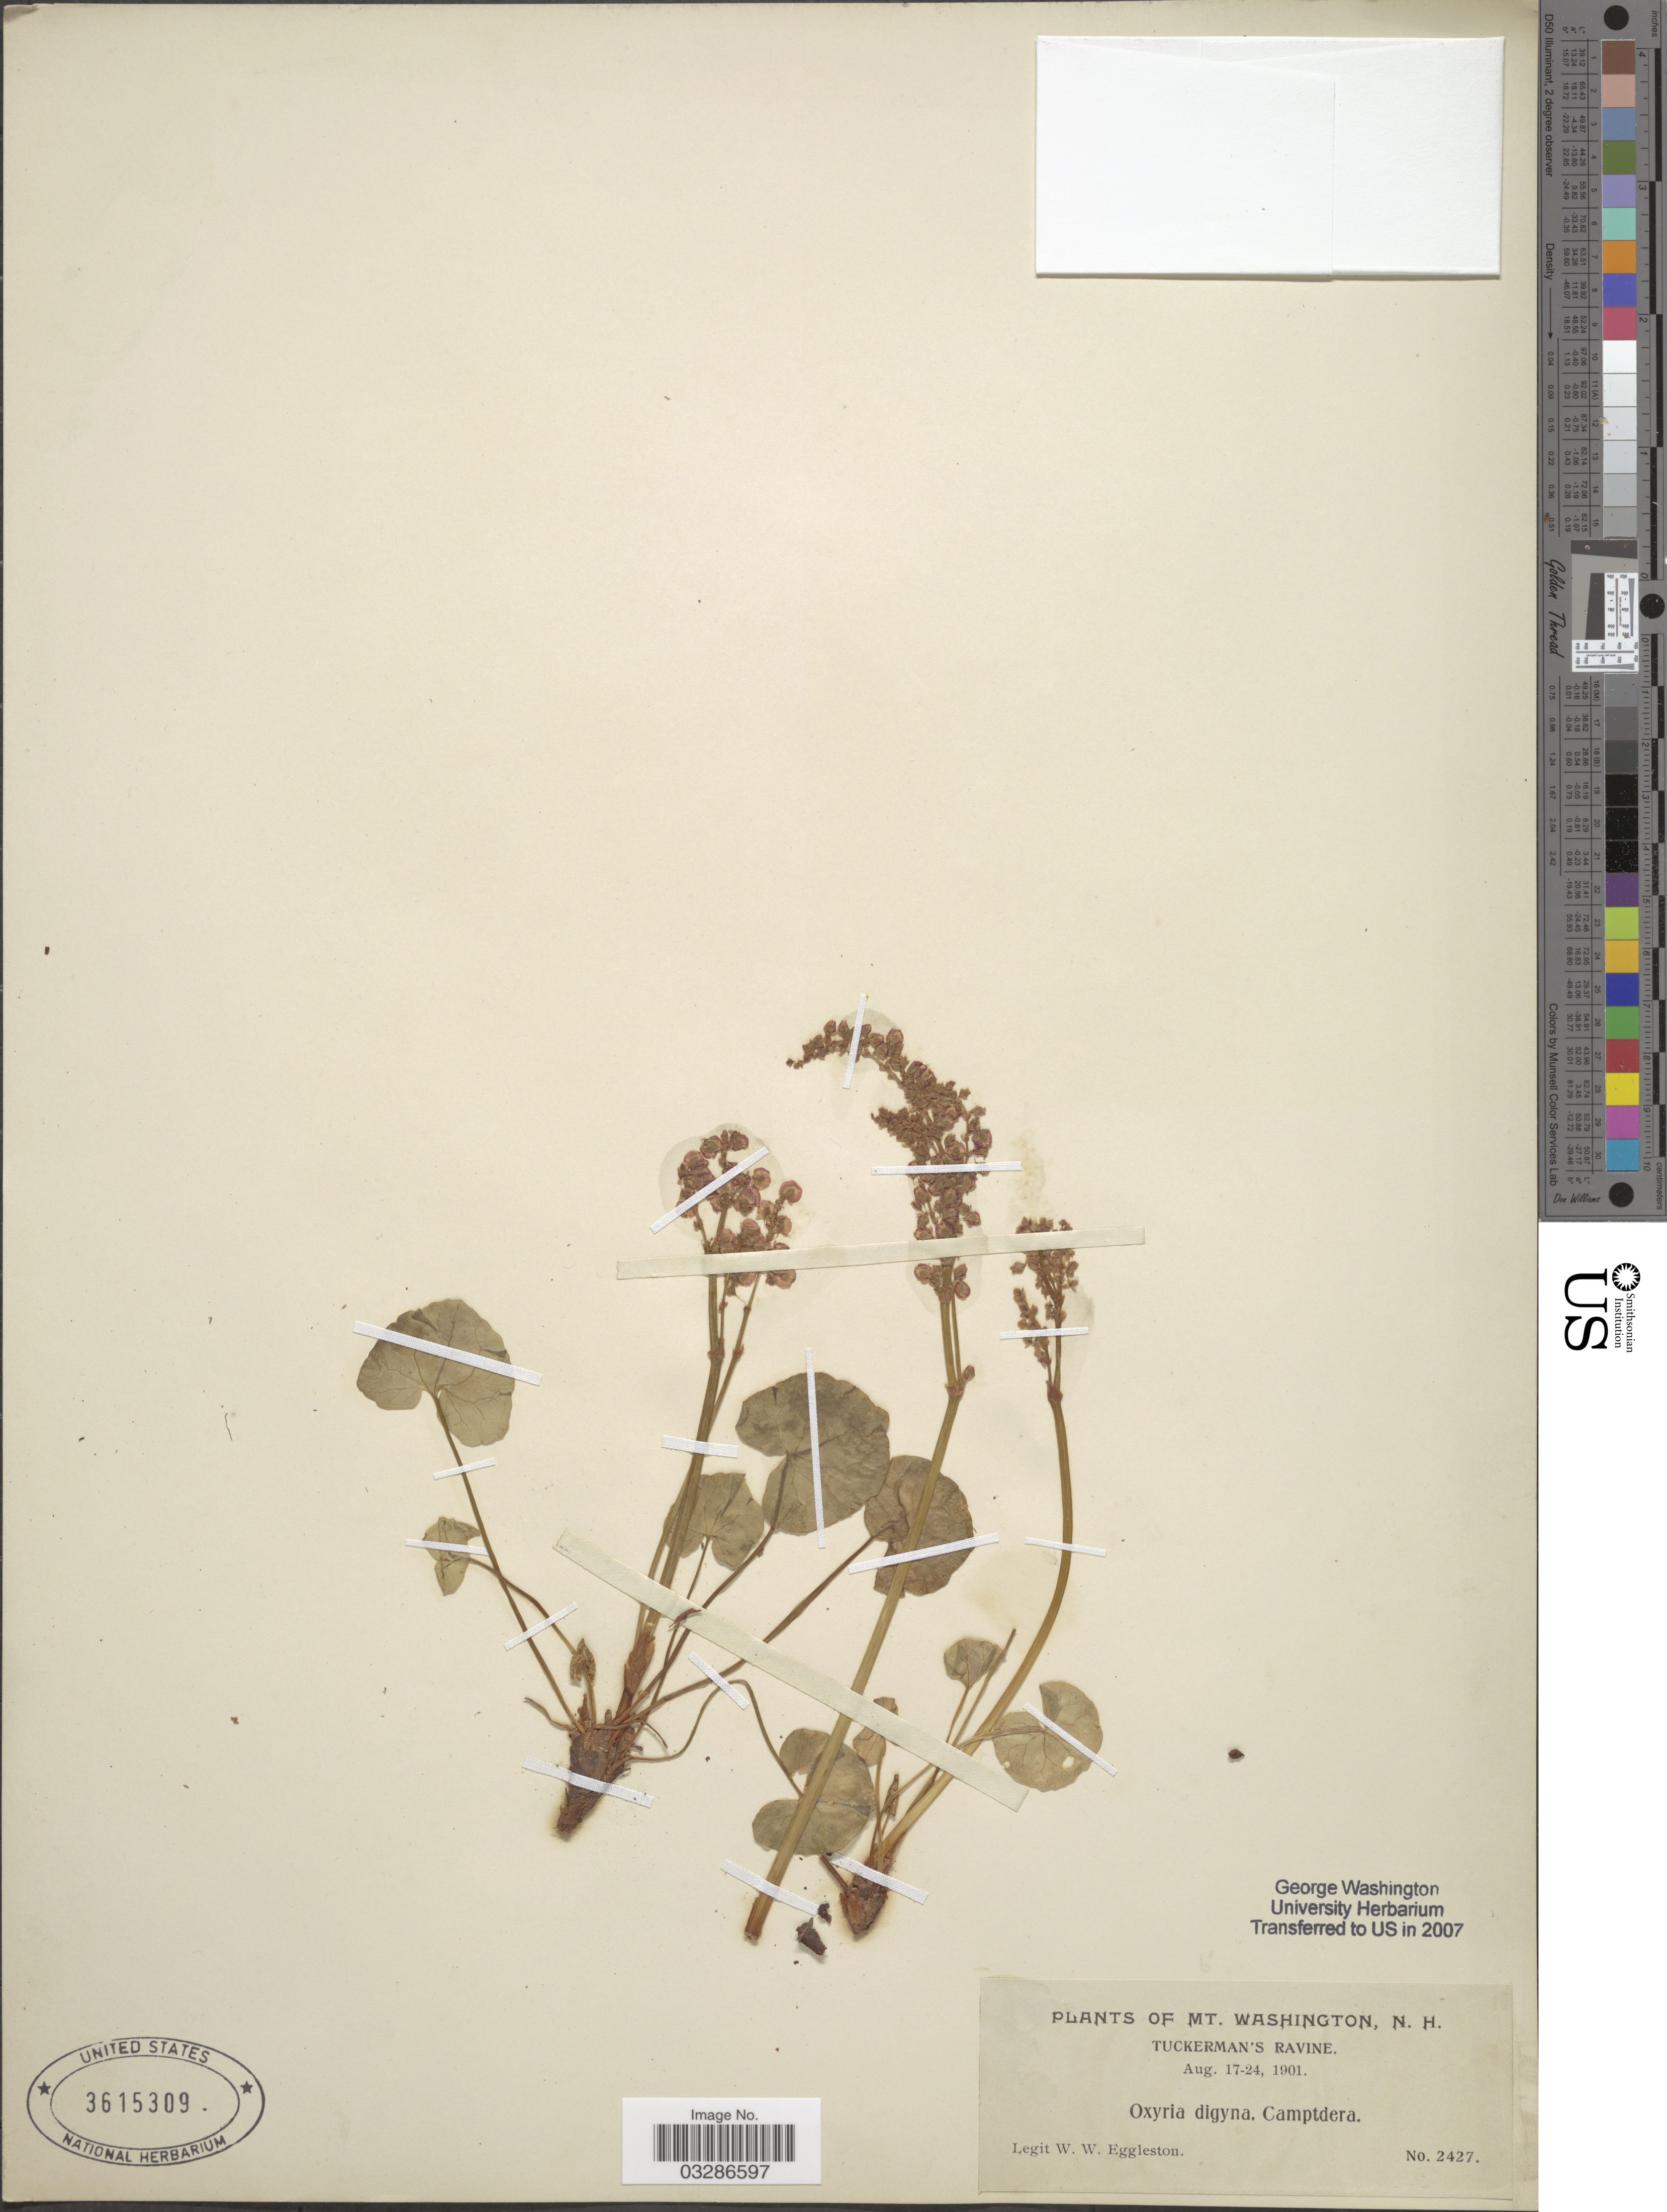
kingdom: Plantae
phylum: Tracheophyta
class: Magnoliopsida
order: Caryophyllales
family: Polygonaceae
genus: Oxyria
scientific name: Oxyria digyna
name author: (L.) Hill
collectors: W. W. Eggleston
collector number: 2427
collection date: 1901-08-17/1901-08-24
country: United States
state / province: New Hampshire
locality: Mt. Washington, Tuckerman's Ravine.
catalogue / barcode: US 3615309